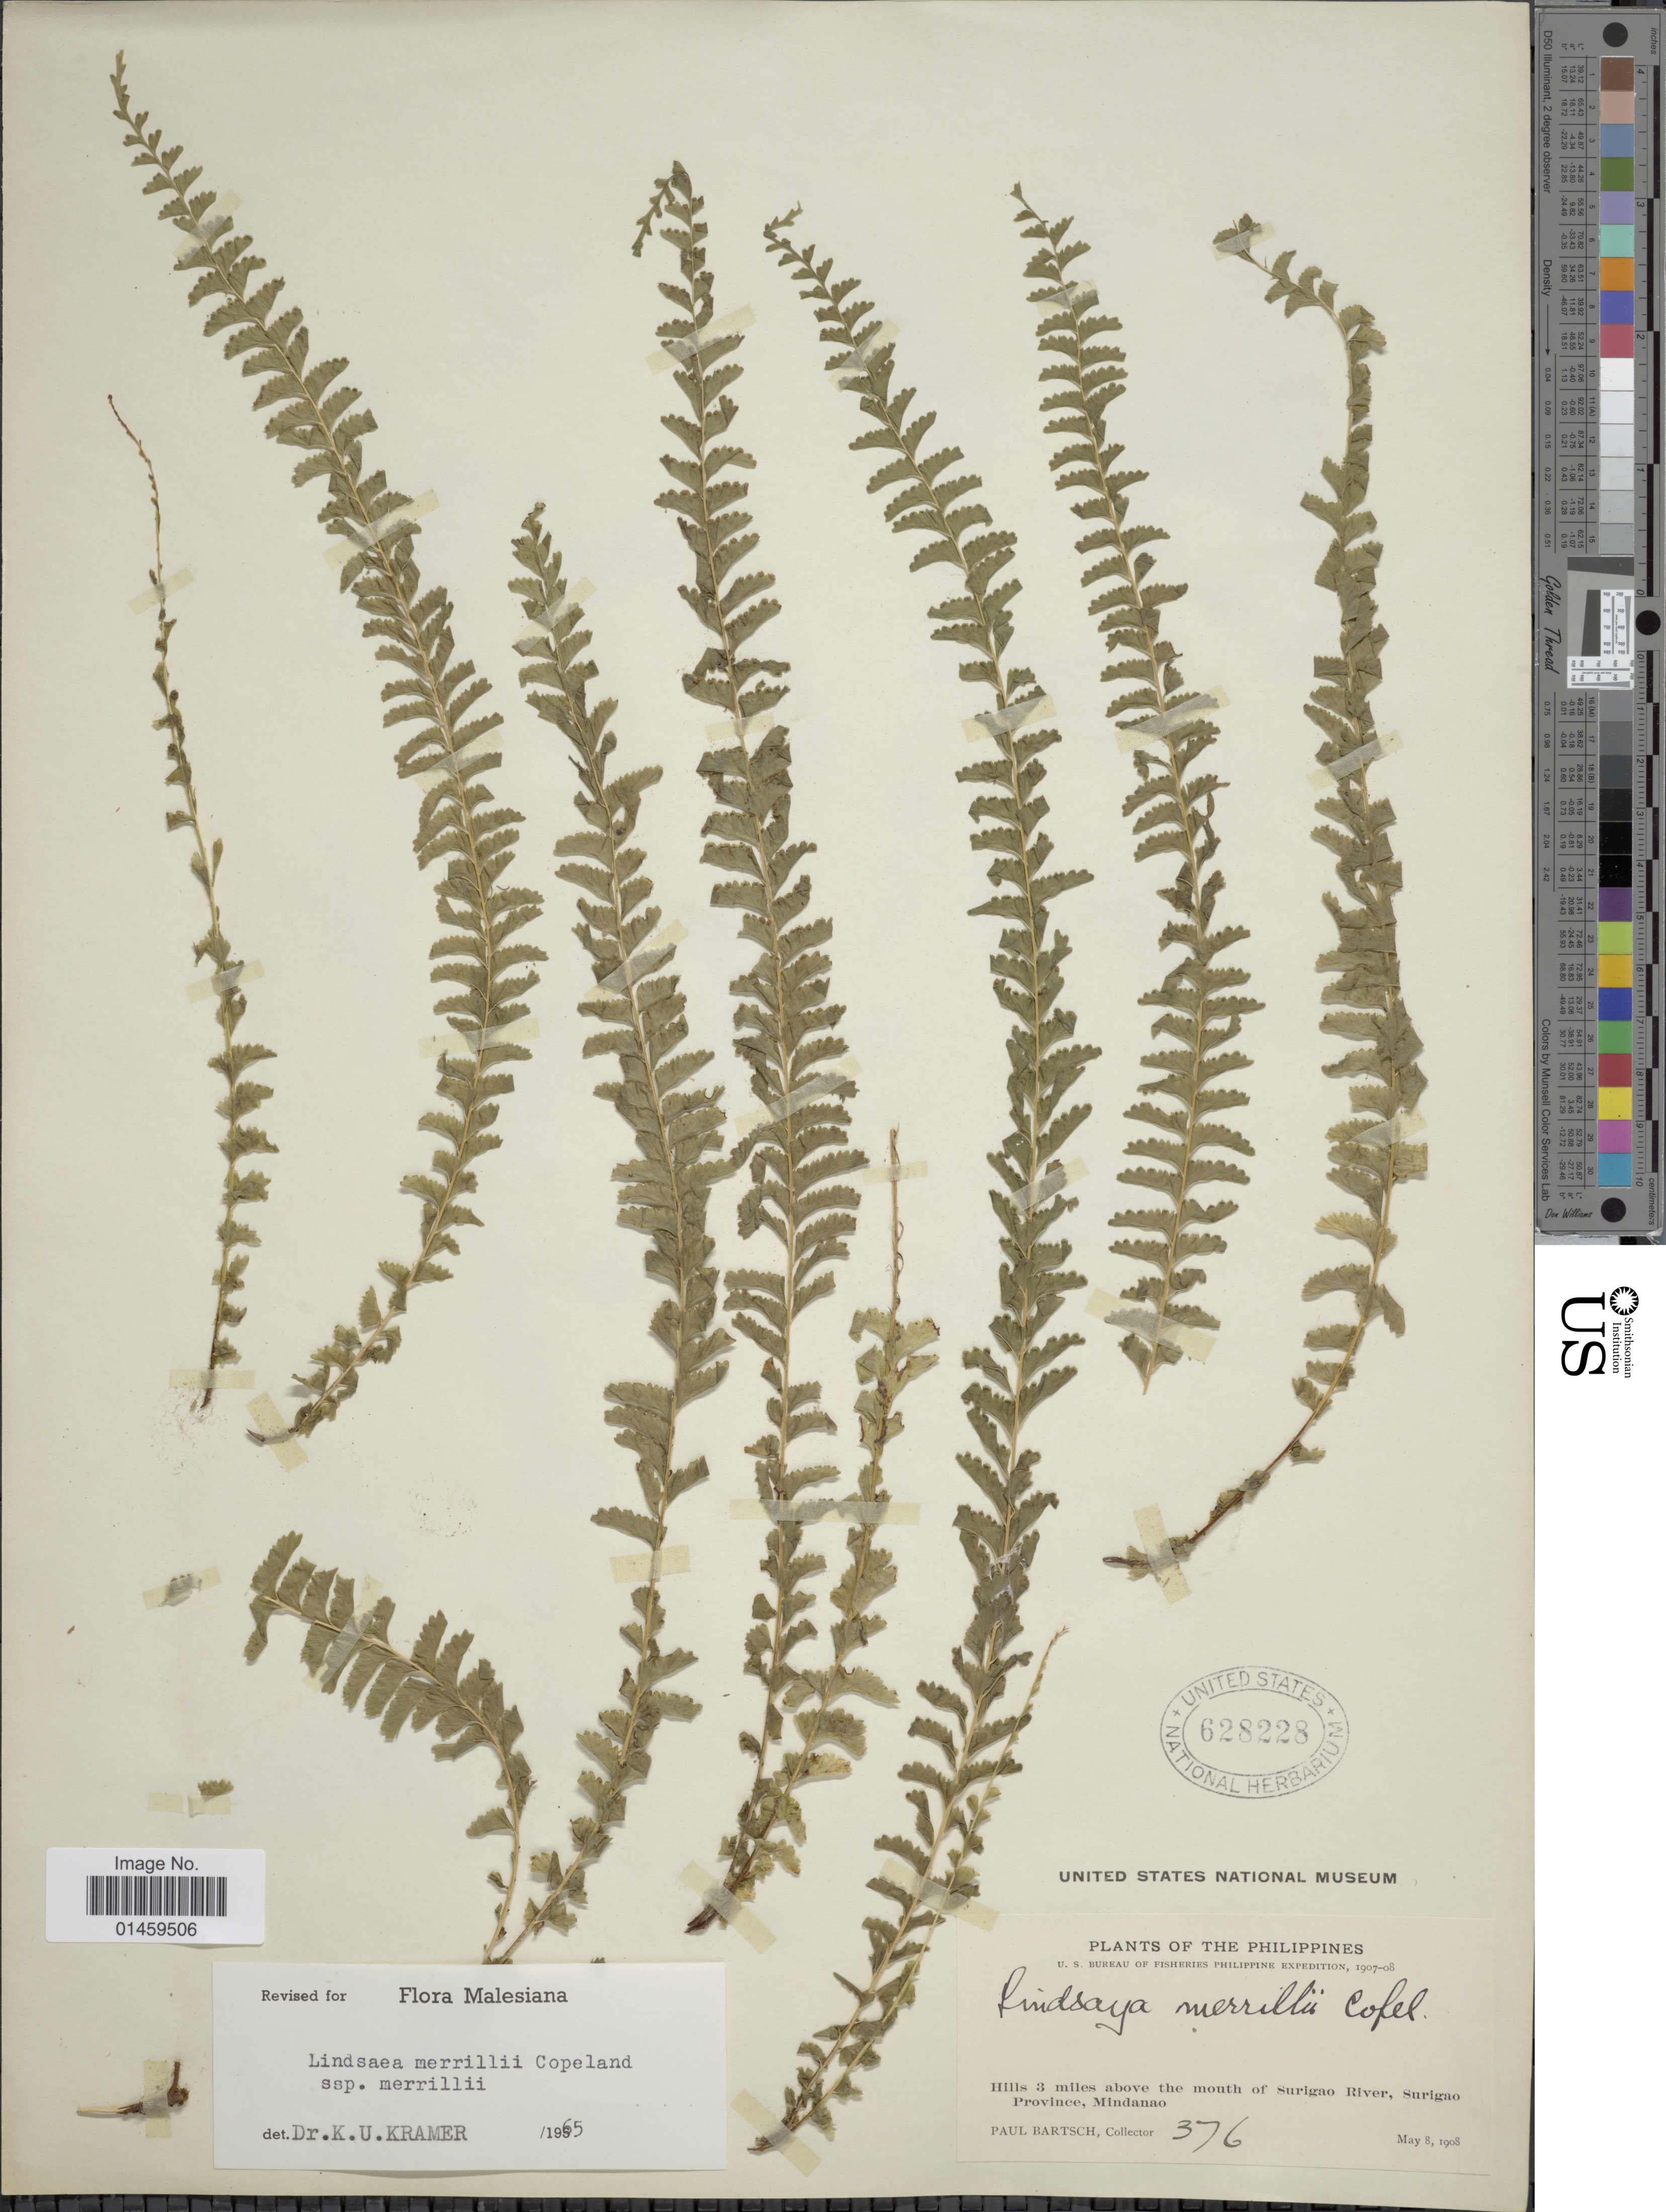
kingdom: Plantae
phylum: Tracheophyta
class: Polypodiopsida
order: Polypodiales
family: Lindsaeaceae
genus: Lindsaea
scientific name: Lindsaea merrillii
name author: Copel. in Perkins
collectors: P. Bartsch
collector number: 376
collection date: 1908-05-08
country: Philippines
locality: Hills 3 miles above the mouth of Surigao River, Surigao Province, Mindanao.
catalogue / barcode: US 628228